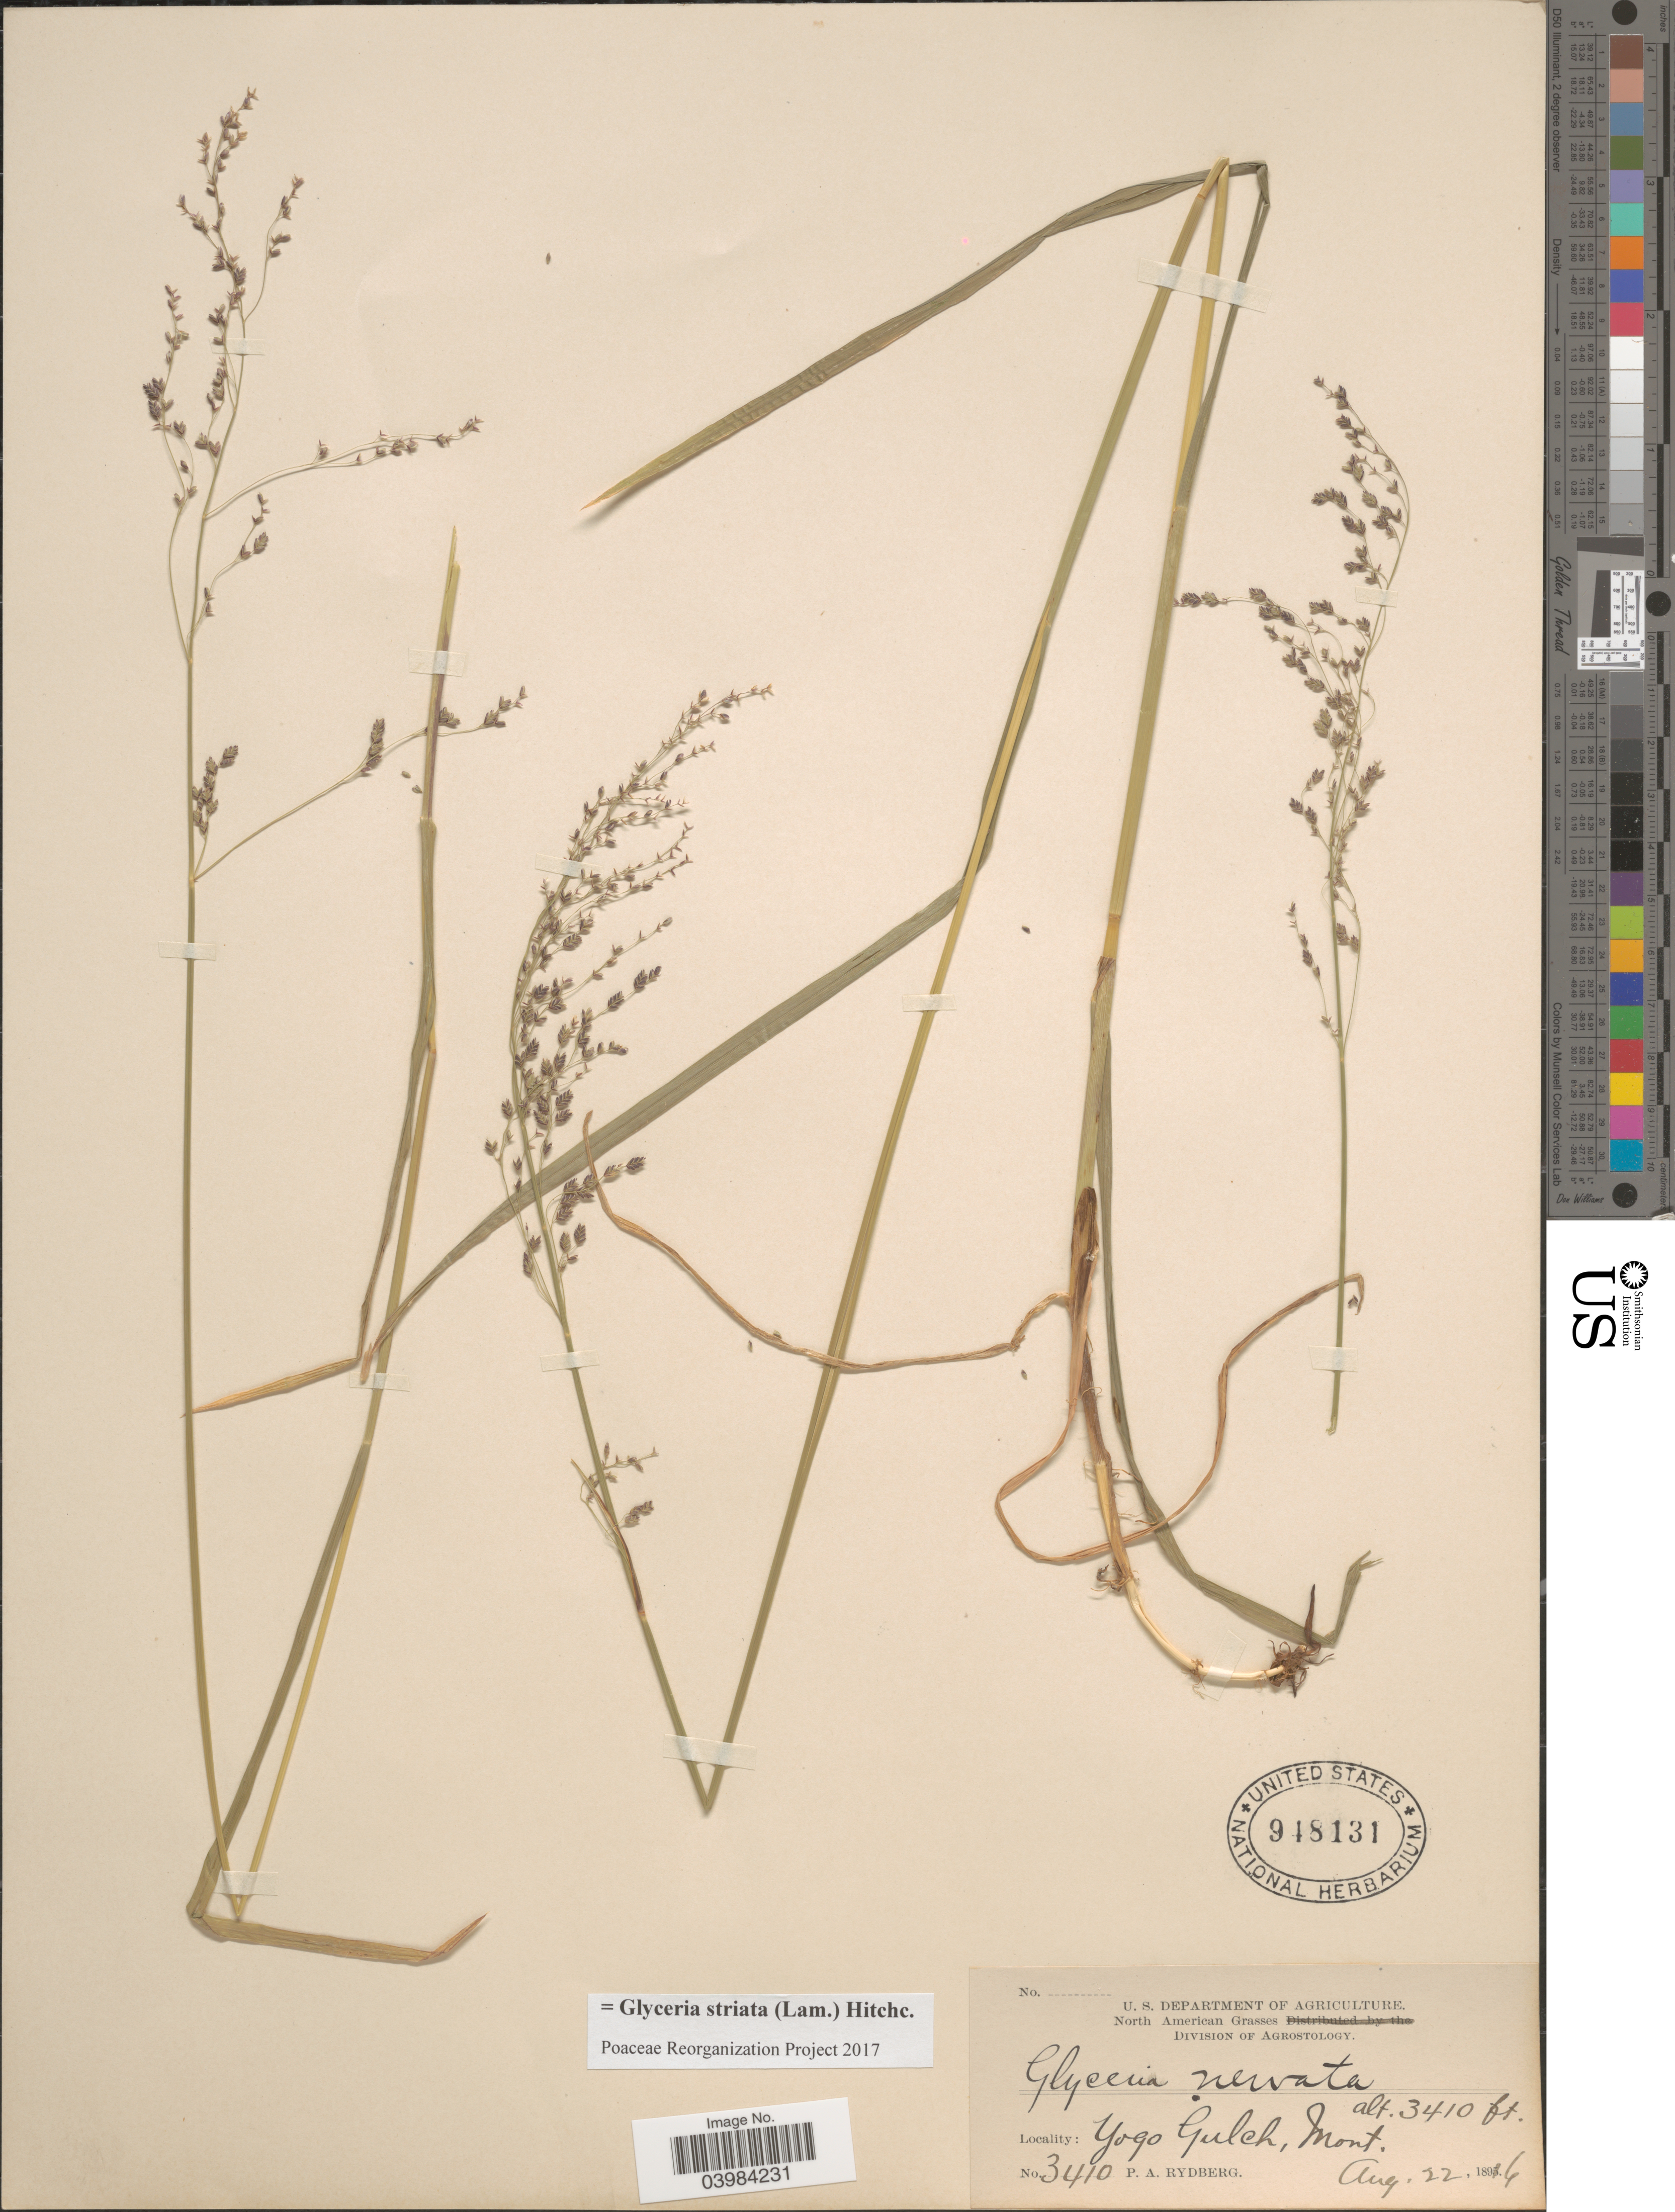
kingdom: Plantae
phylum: Tracheophyta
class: Liliopsida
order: Poales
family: Poaceae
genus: Glyceria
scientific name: Glyceria striata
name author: (Lam.) Hitchc.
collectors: P. A. Rydberg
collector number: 3410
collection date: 1896-08-22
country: United States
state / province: Montana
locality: Yogo Gulch.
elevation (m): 1039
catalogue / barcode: US 948131